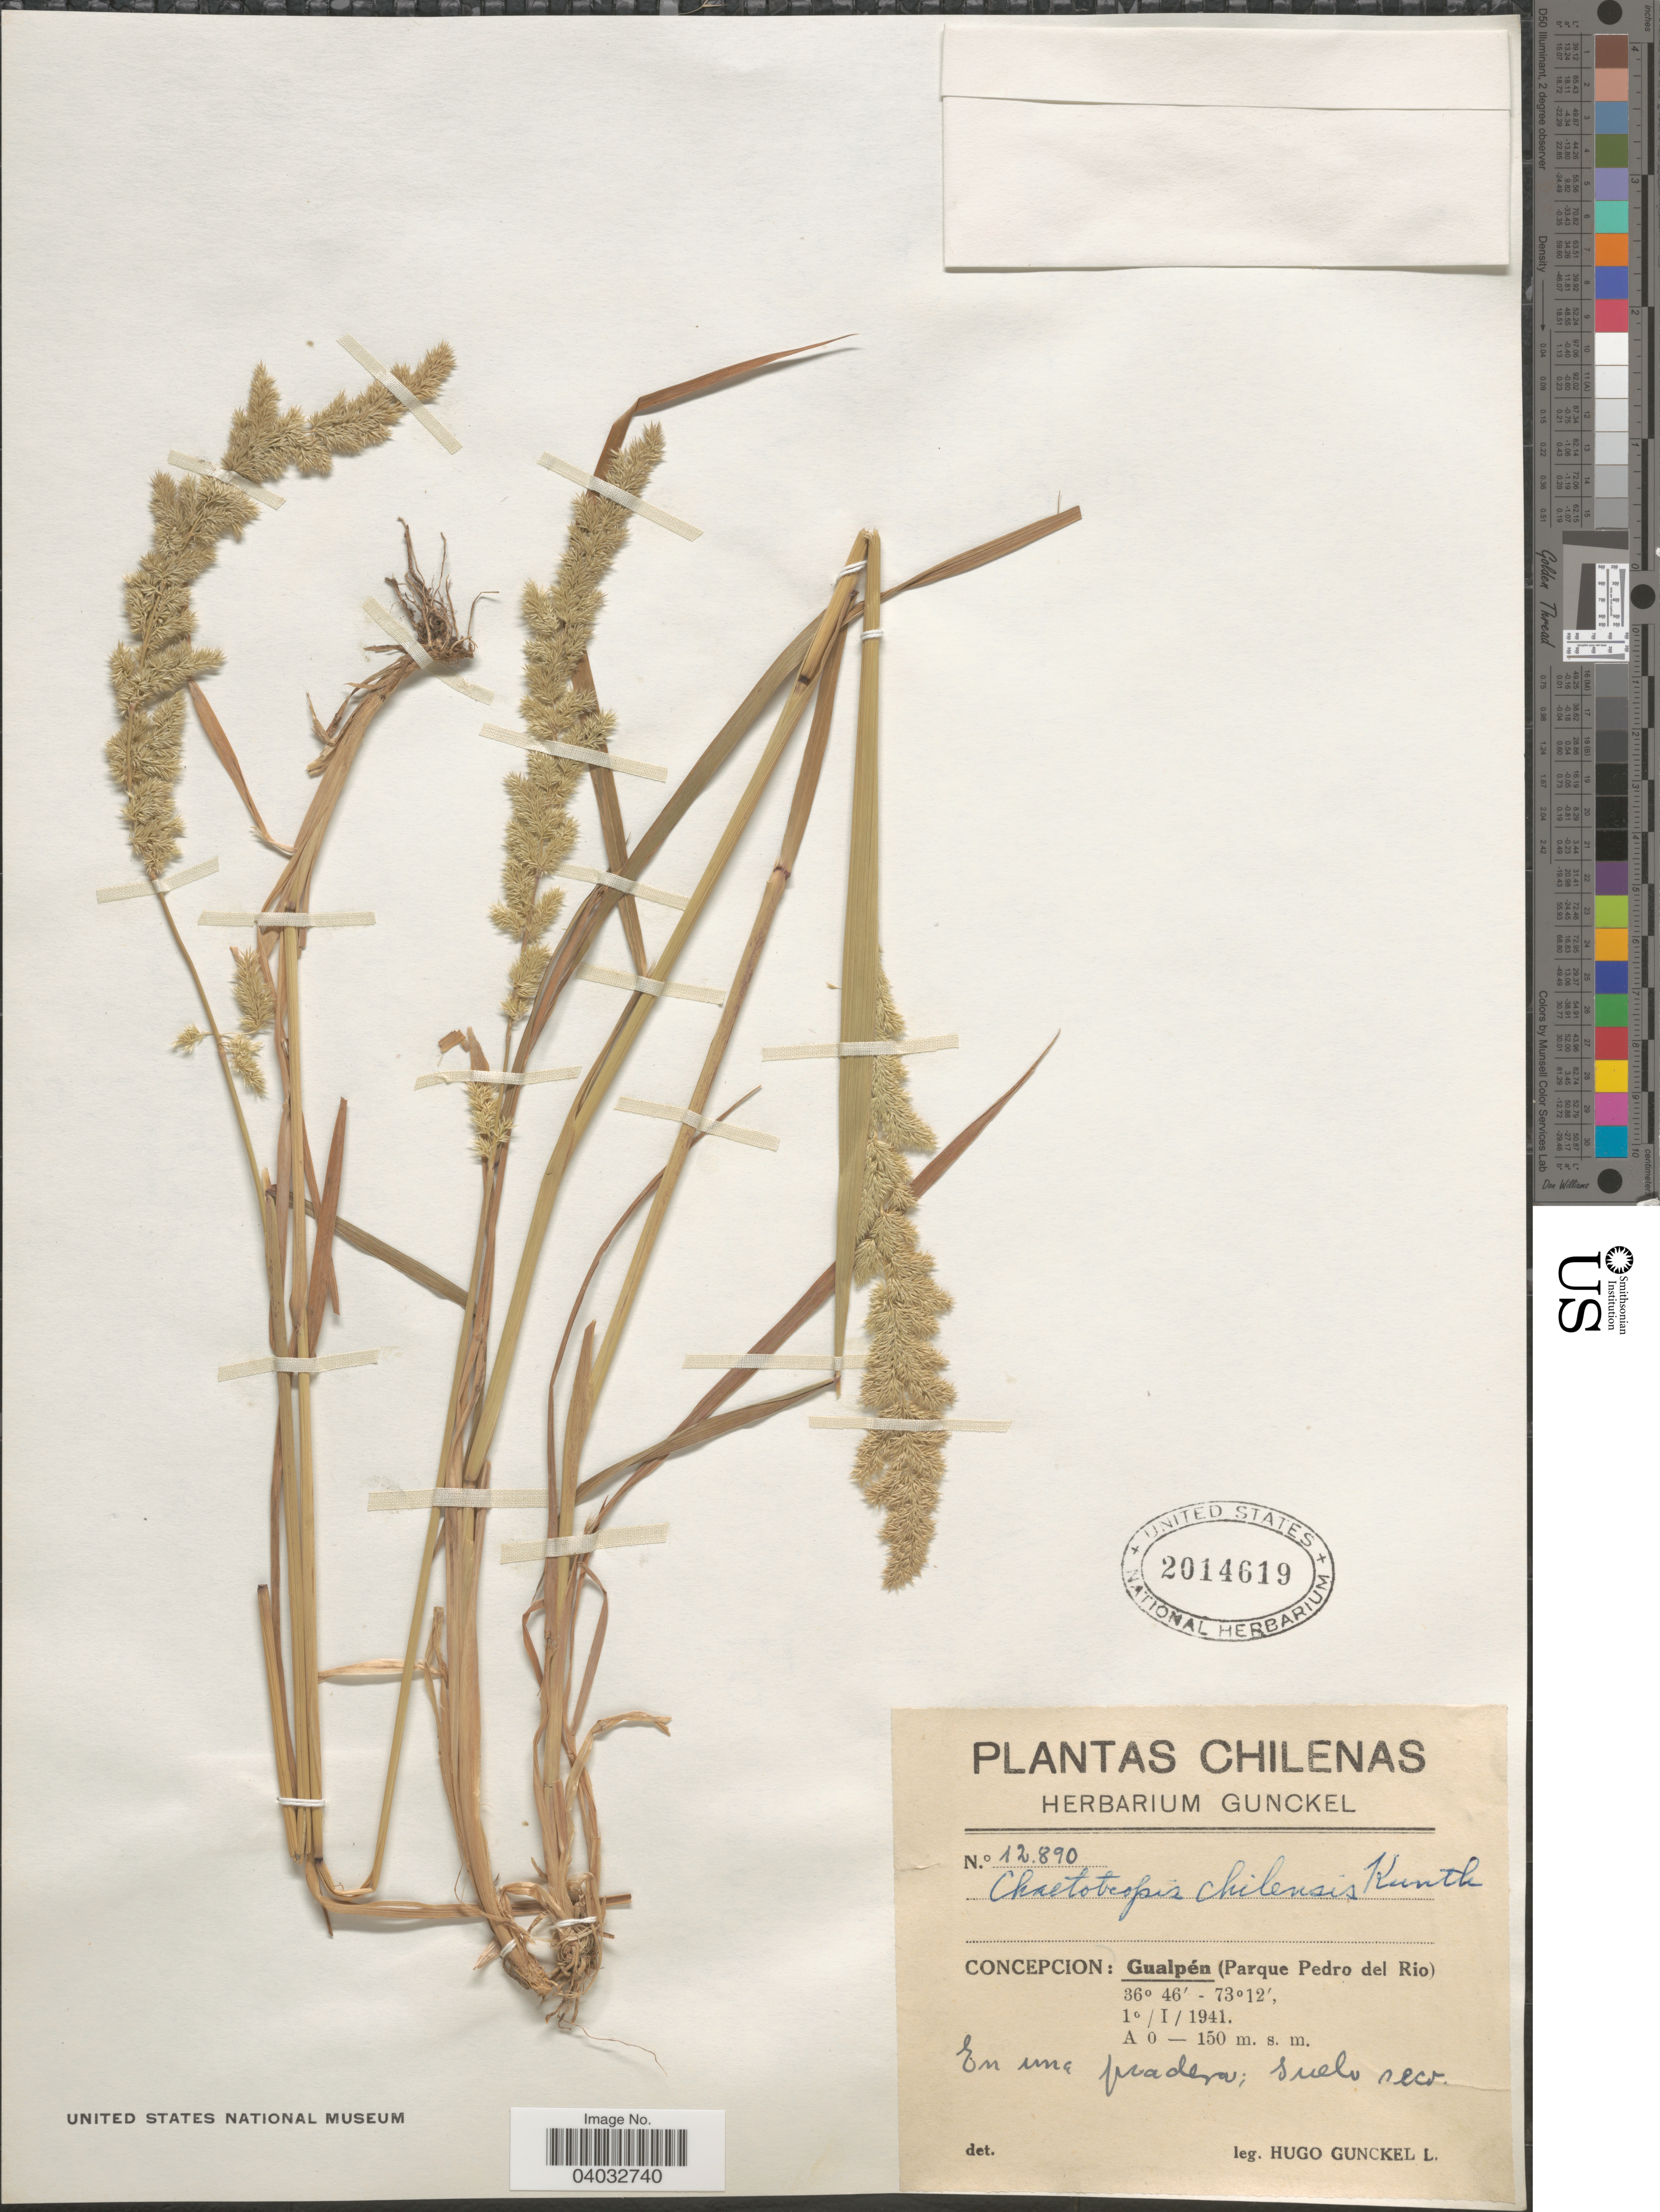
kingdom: Plantae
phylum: Tracheophyta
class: Liliopsida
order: Poales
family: Poaceae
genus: Chaetotropis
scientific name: Chaetotropis chiliensis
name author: Kunth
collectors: H. Gunckel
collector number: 12890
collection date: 1941-01-10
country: Chile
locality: Concepcion: Gualpén (Parque Pedro del Rio). In una pradera; suelo seco.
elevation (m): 150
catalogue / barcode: US 2014619